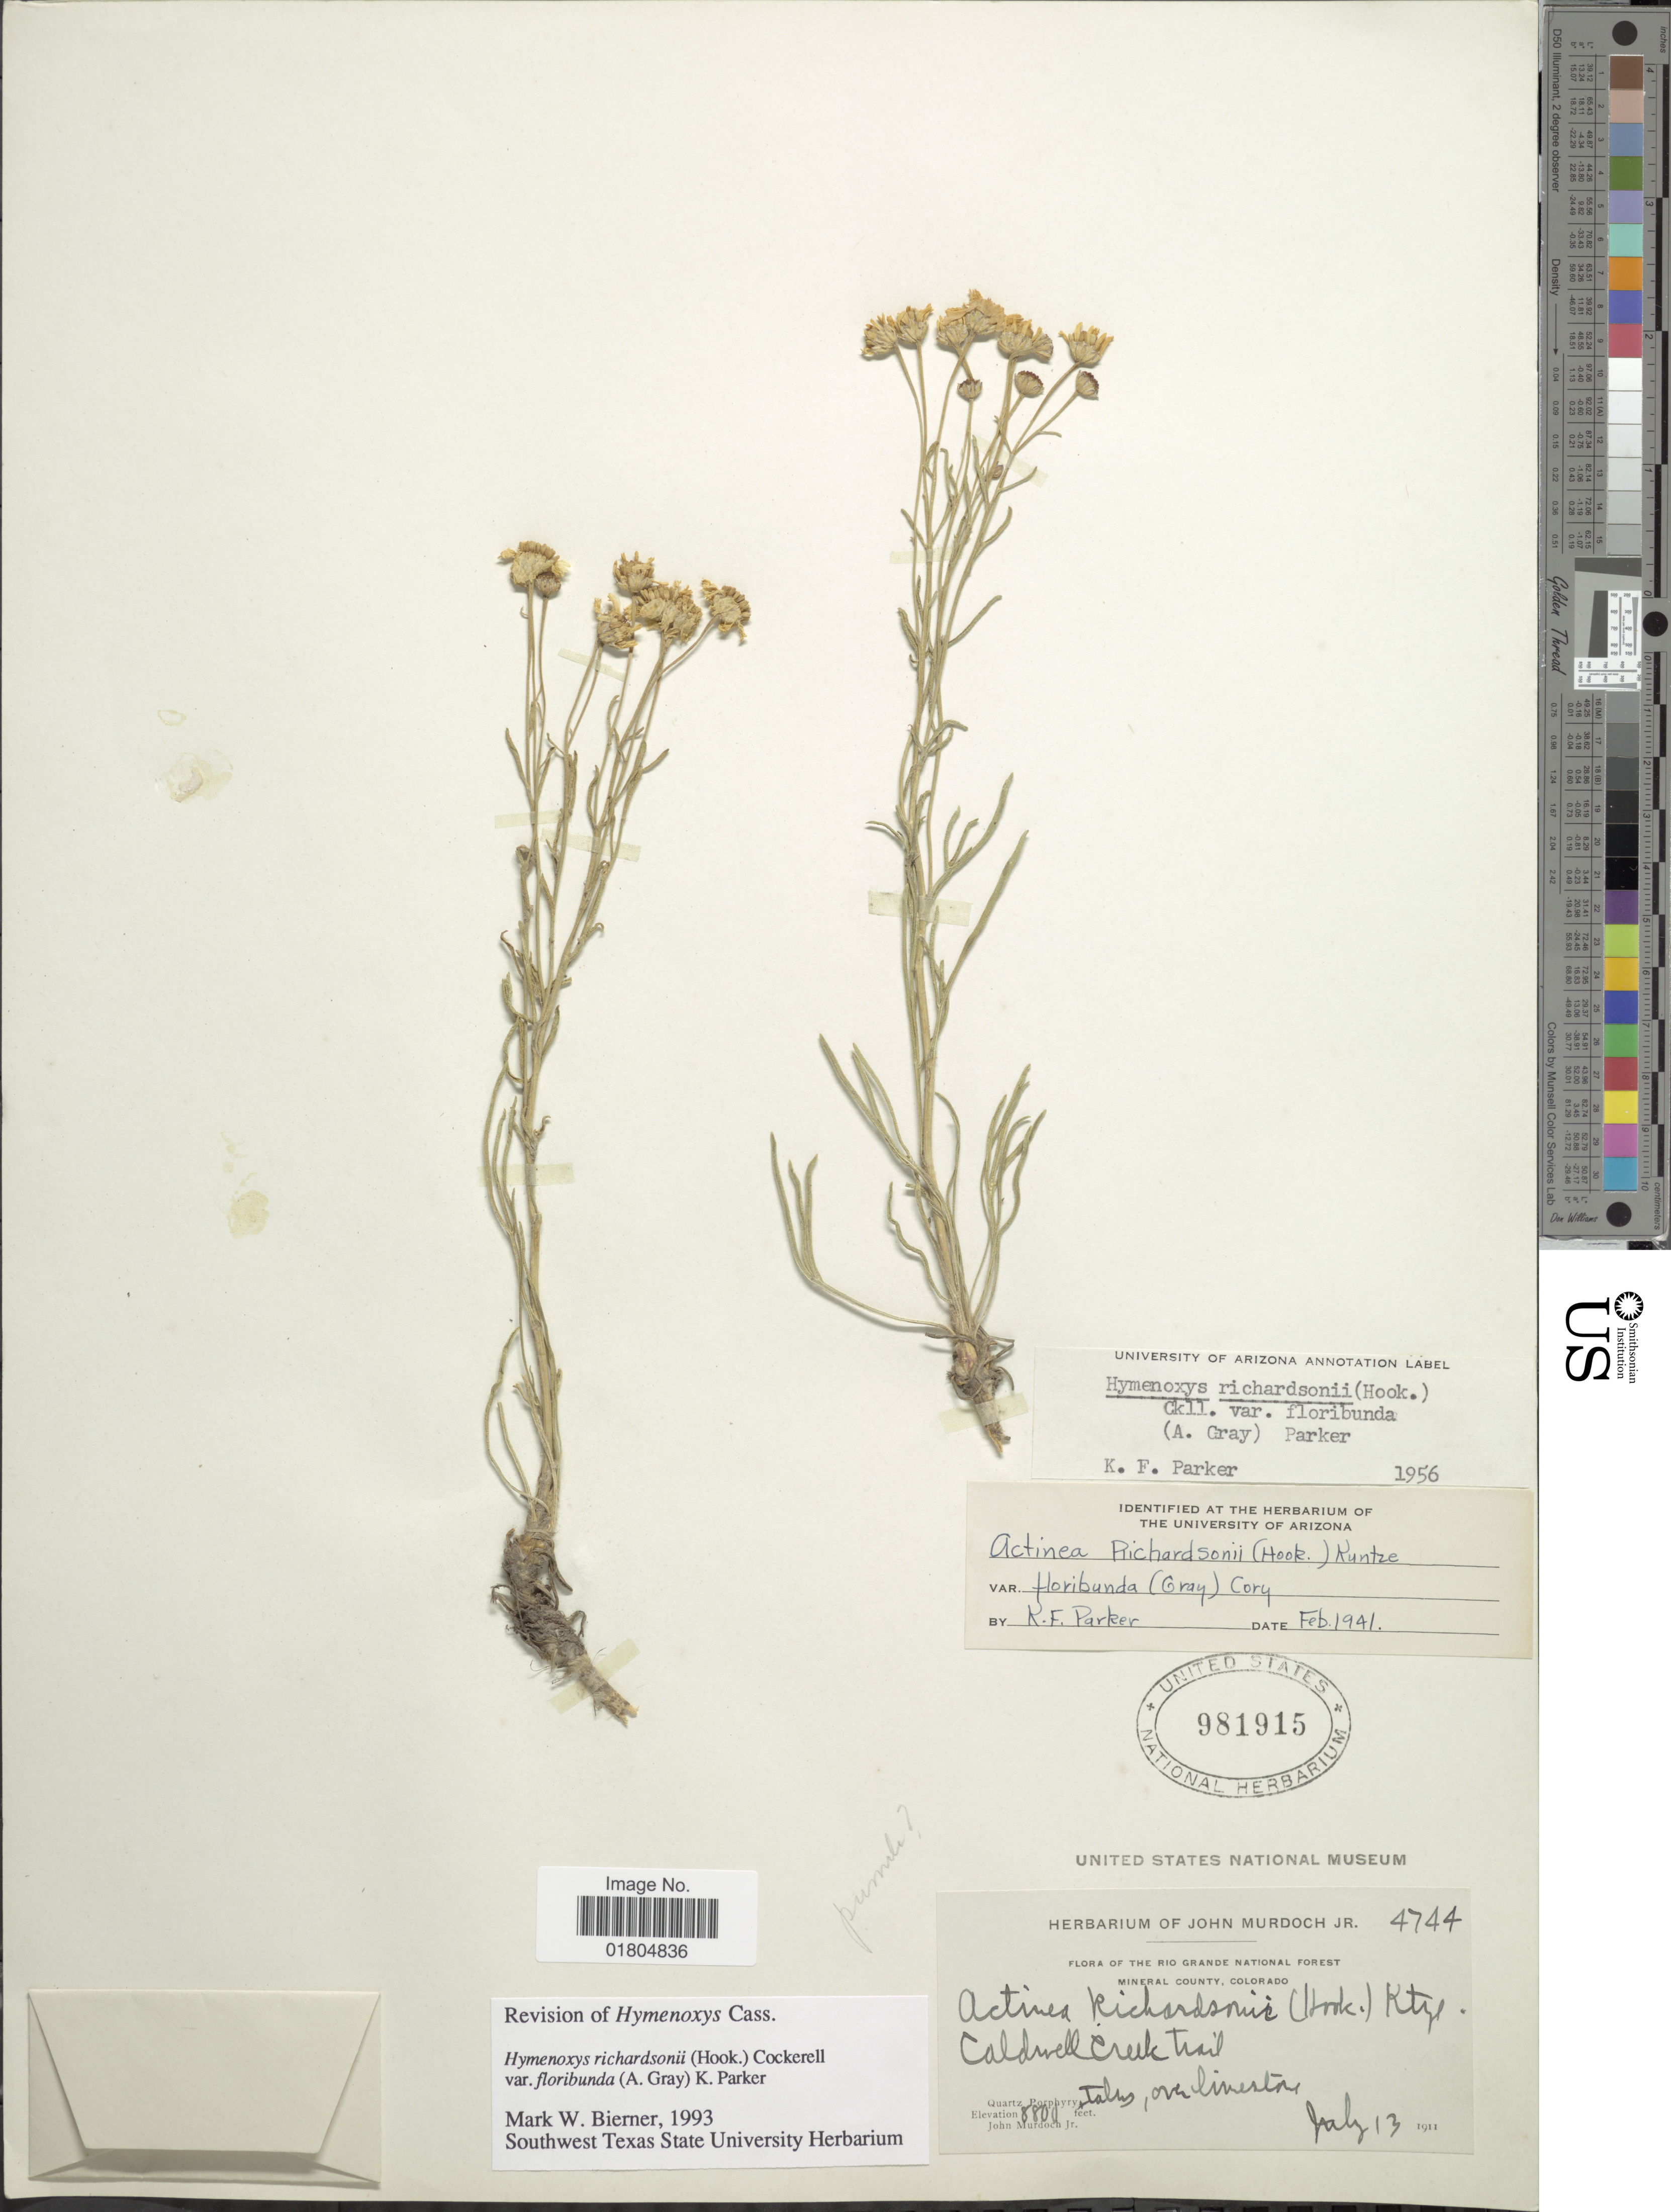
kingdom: Plantae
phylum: Tracheophyta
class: Magnoliopsida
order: Asterales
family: Asteraceae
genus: Hymenoxys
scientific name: Hymenoxys richardsonii var. floribunda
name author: (A. Gray) K.F. Parker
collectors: J. Murdoch Jr.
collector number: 4744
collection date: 1911-07-13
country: United States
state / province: Colorado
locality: Rio Grande National Forest. Mineral County. Caldwell Creek trail. Quartz Porphyry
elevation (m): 2682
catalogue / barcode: US 981915